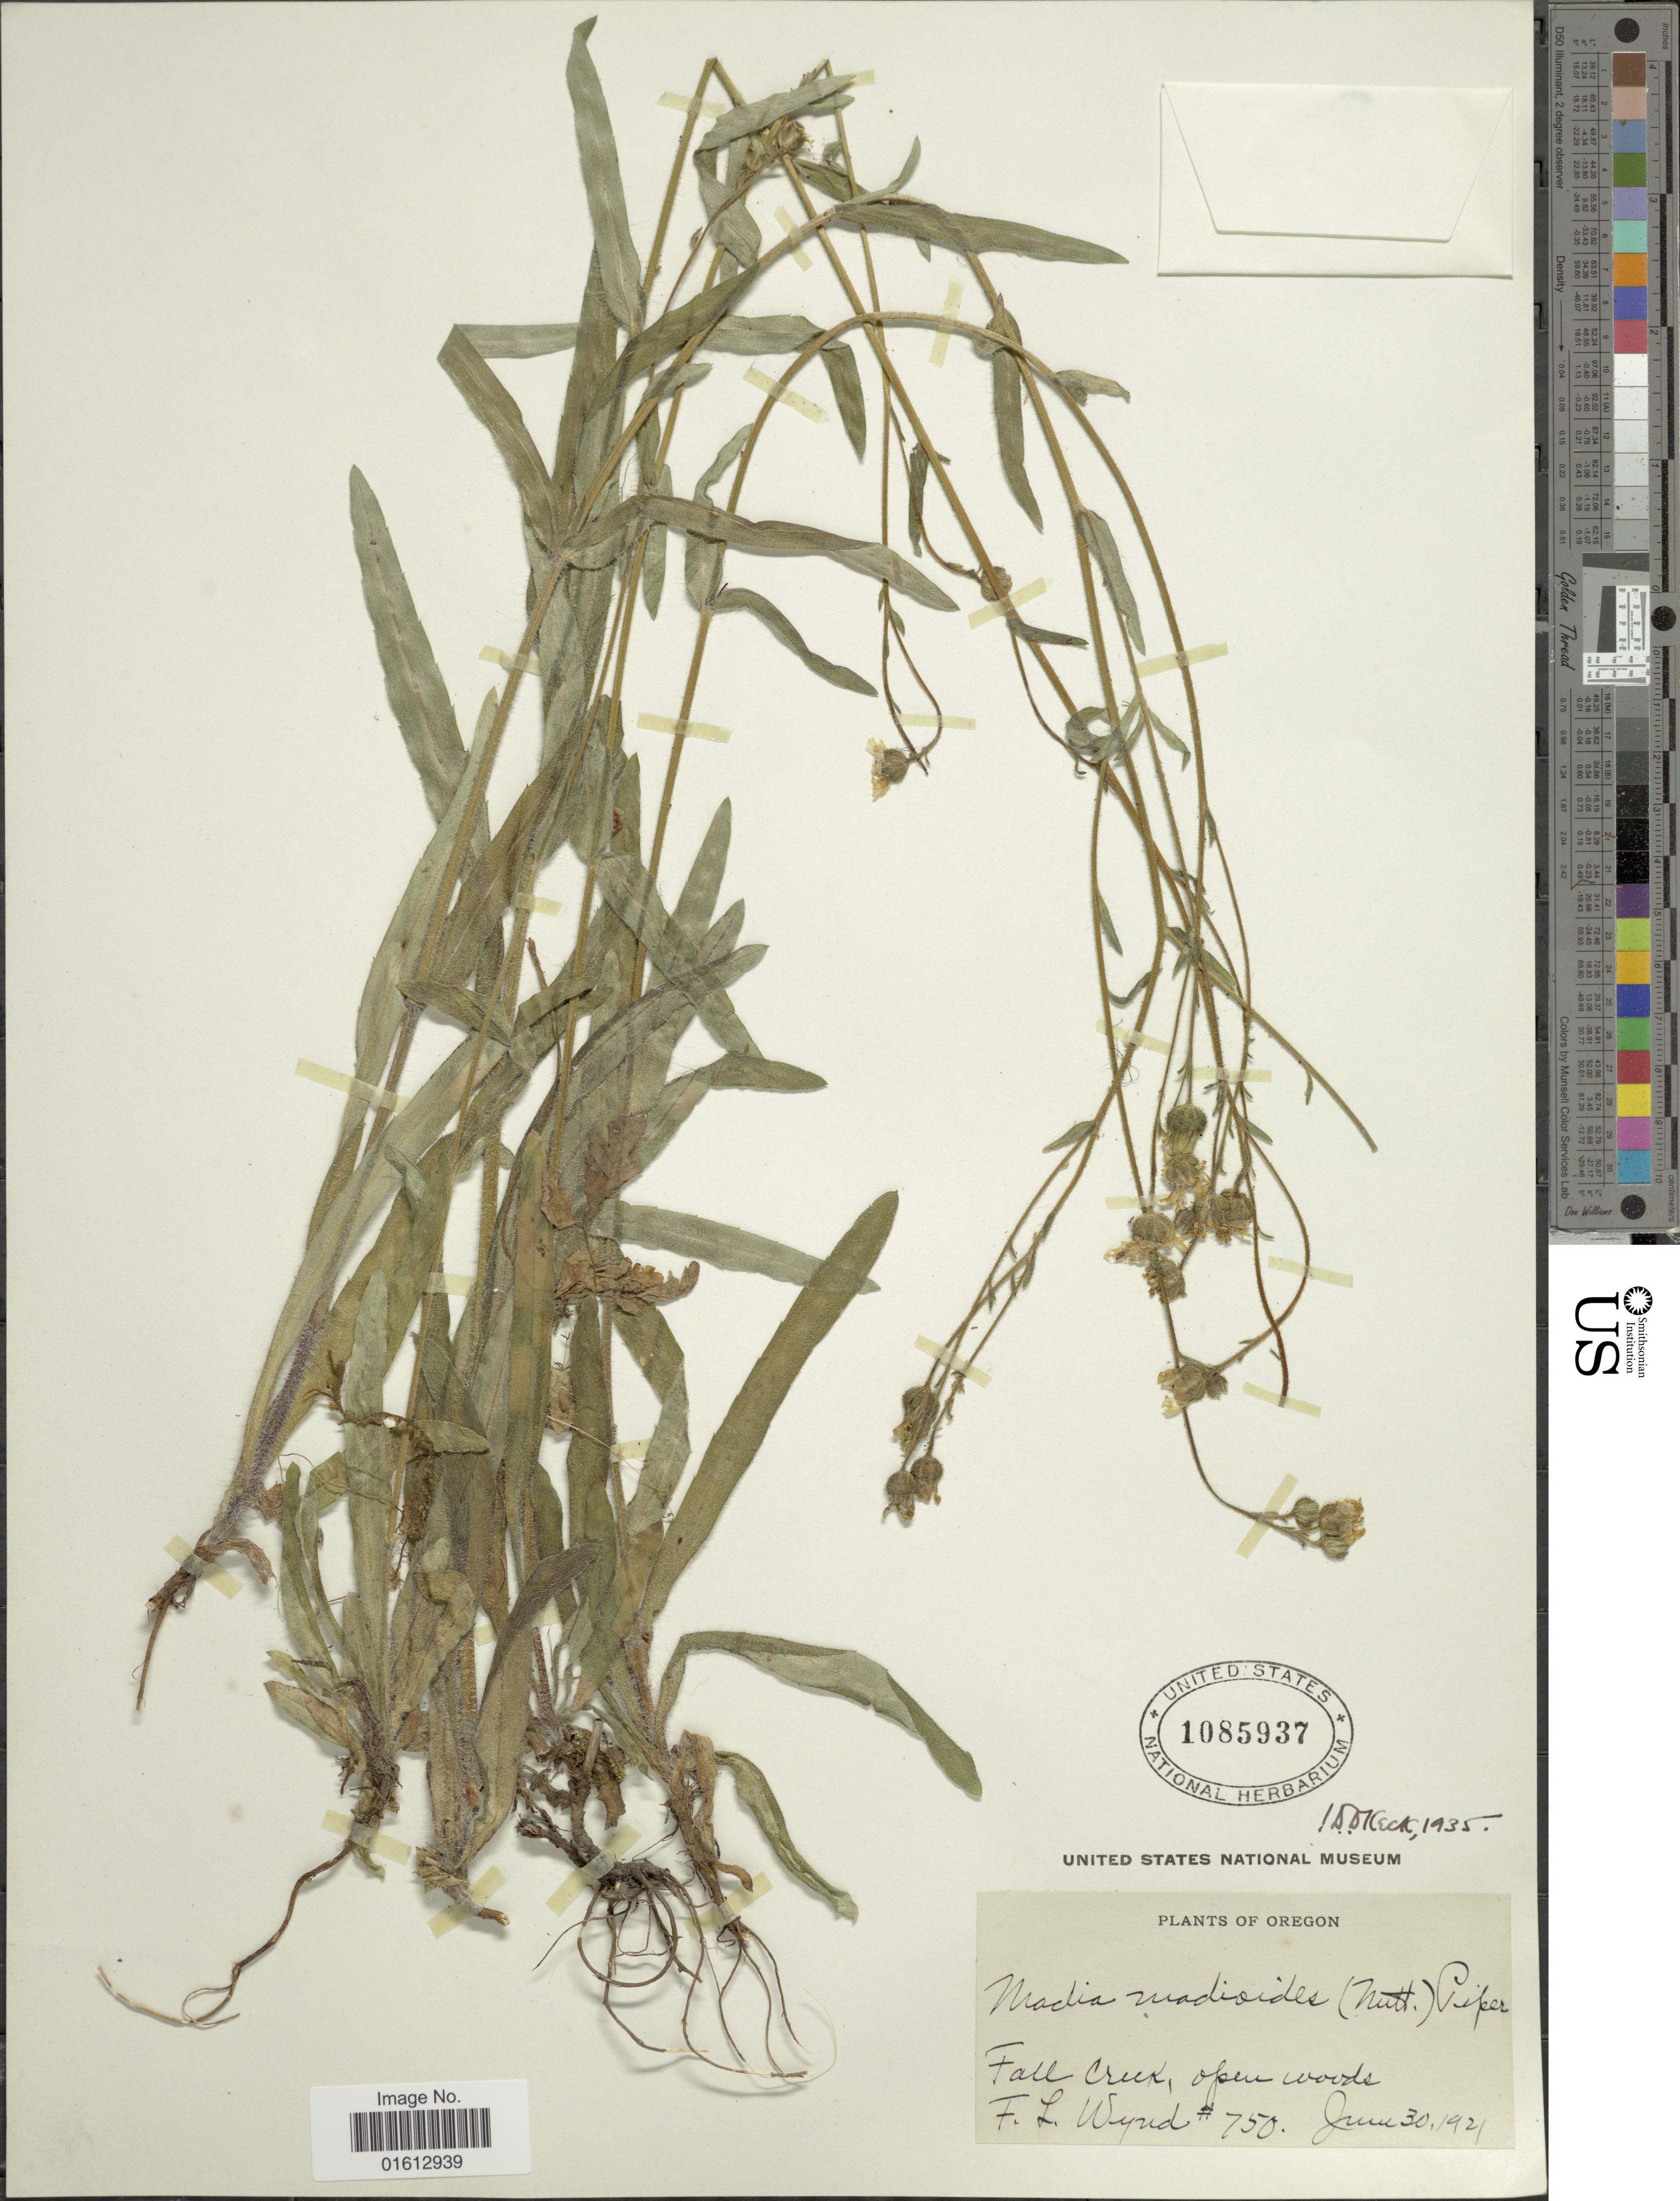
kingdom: Plantae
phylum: Tracheophyta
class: Magnoliopsida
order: Asterales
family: Asteraceae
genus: Madia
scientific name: Madia madioides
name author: (Nutt.) Greene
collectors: F. L. Wynd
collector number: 750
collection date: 1921-06-30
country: United States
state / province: Oregon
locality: Oregon, Fall Creek, open woods.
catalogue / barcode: US 1085937